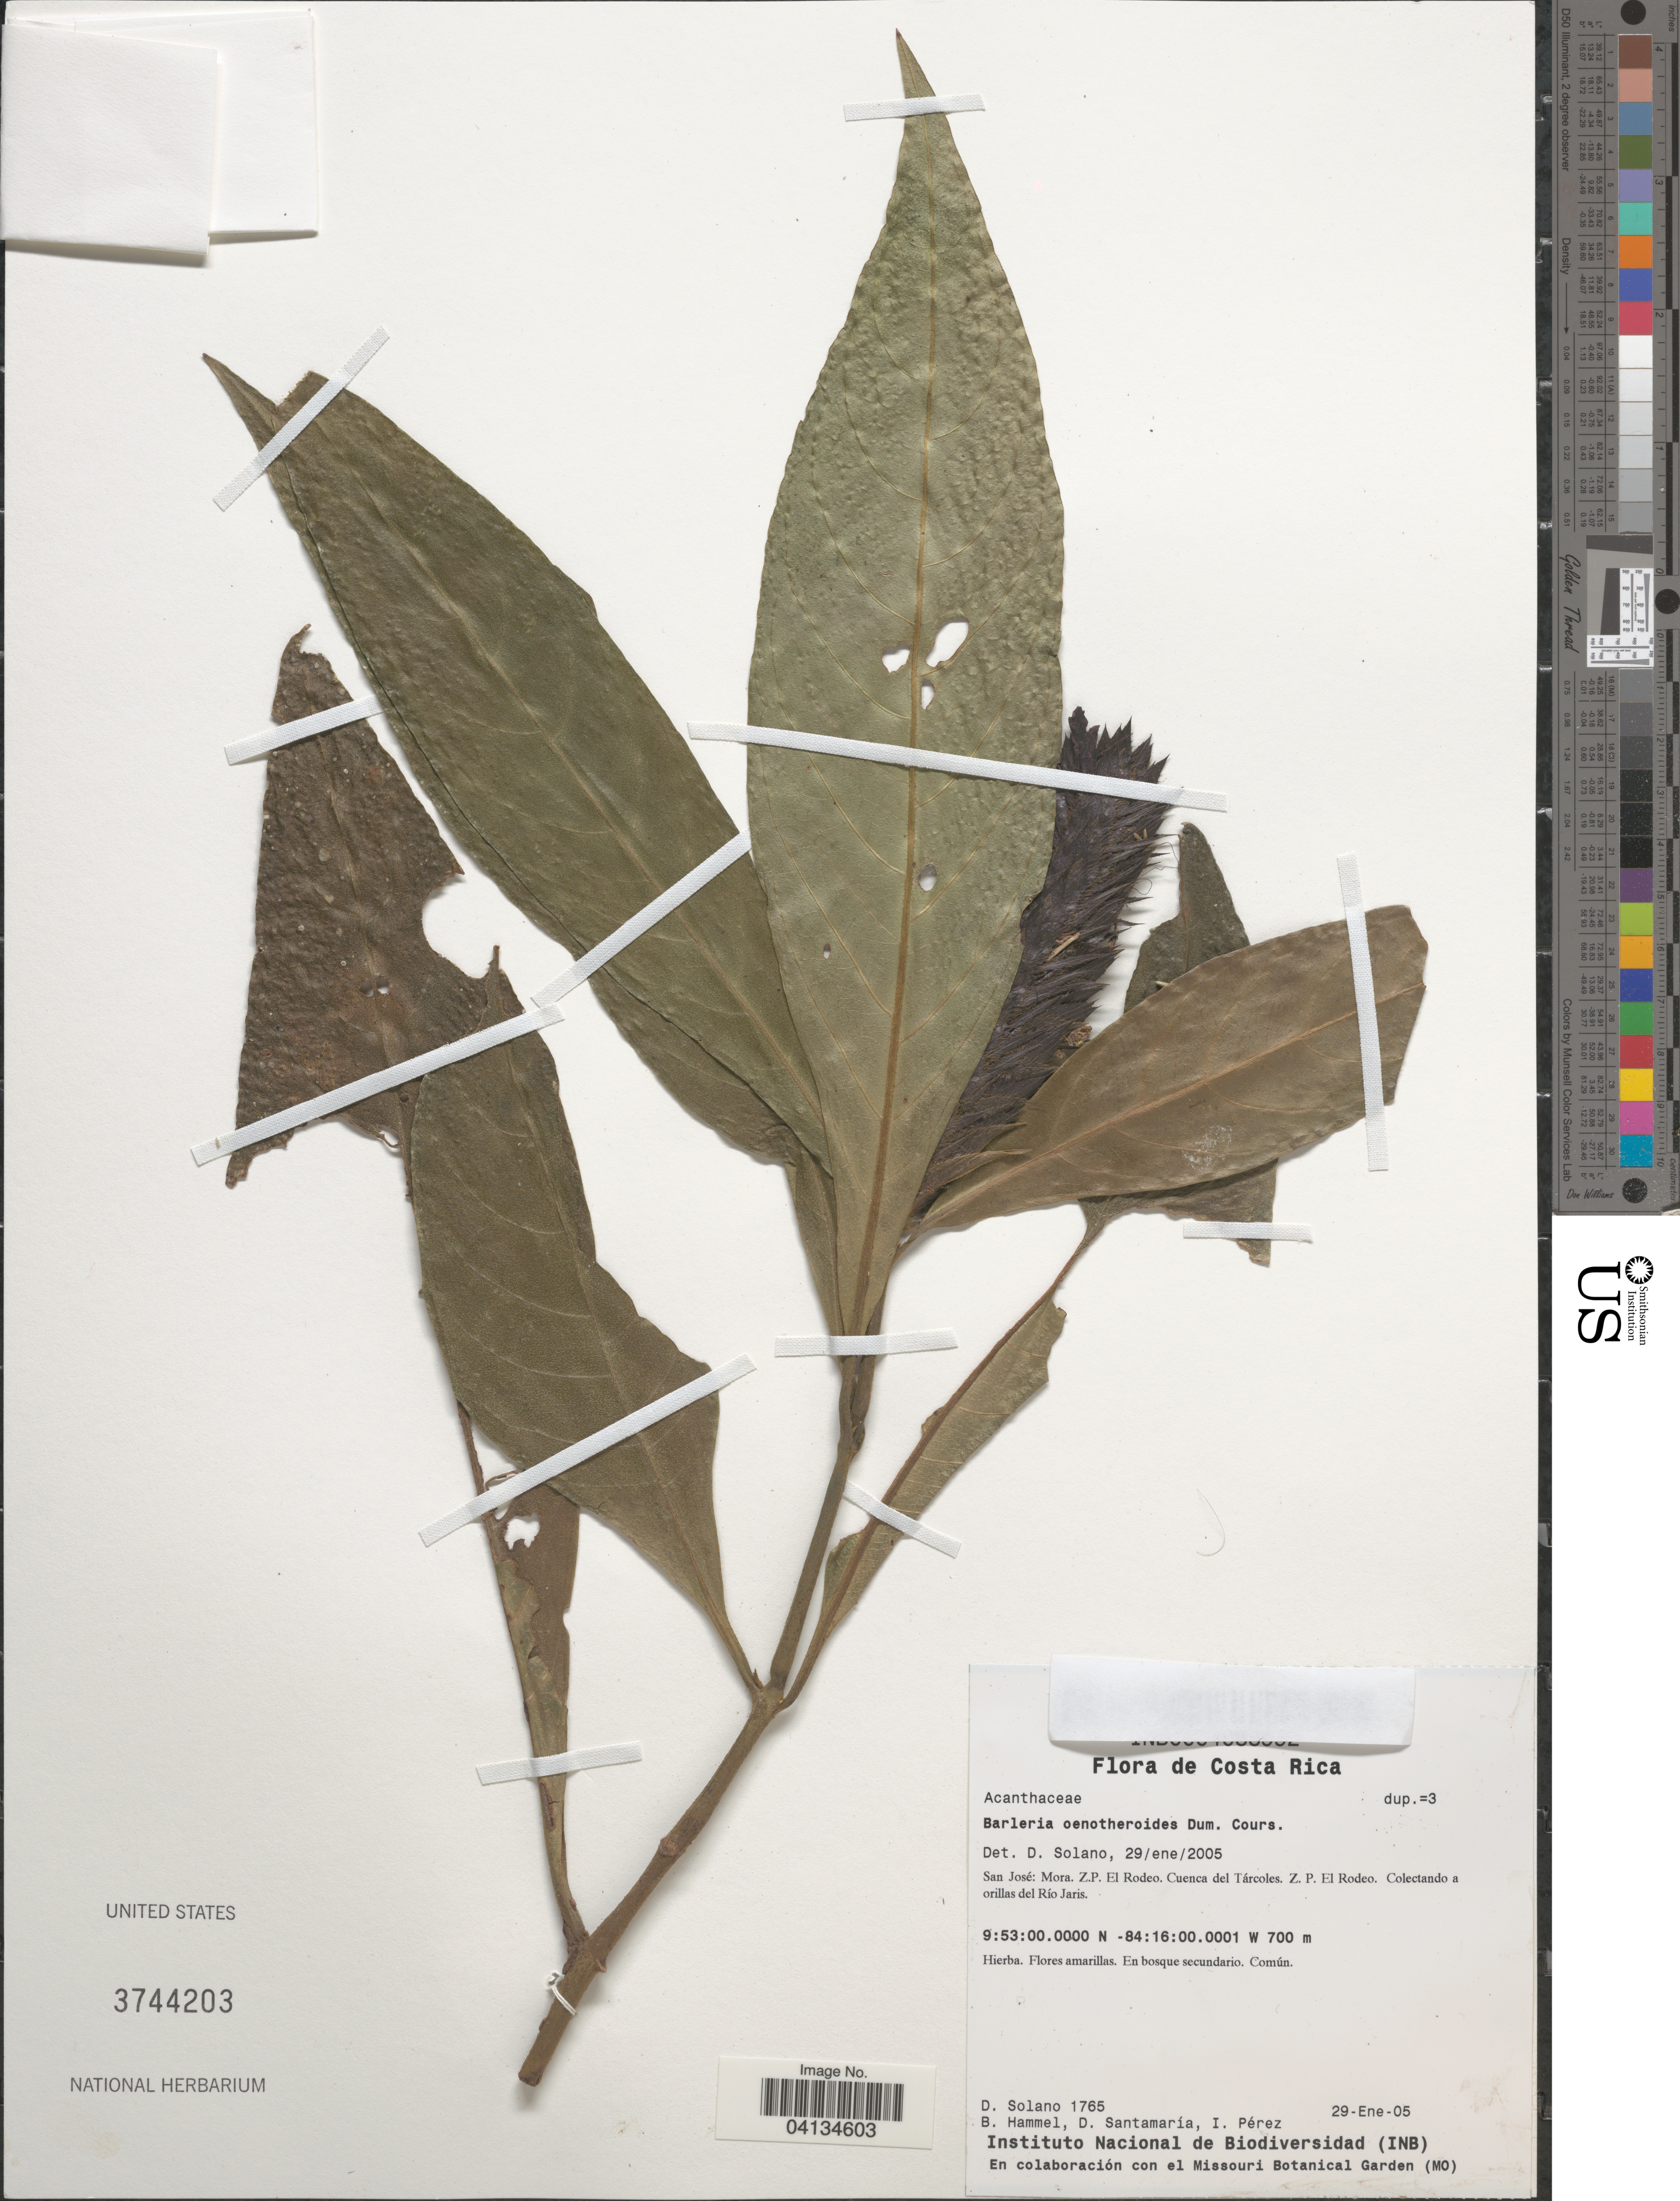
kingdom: Plantae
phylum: Tracheophyta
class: Magnoliopsida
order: Lamiales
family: Acanthaceae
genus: Barleria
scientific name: Barleria oenotheroides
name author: Dum. Cours.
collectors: D. Solano, B. Hammel, D. Santamaria & I. Pérez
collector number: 1765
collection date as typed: Transcribed d/m/y: 29/1/5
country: Costa Rica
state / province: San José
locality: Mora. Z.P. El Rodeo. Cuenca del Tárcoles. Z.P. El Rodeo. Colectando a orrilas del Río Jaris.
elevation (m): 700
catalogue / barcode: US 3744203